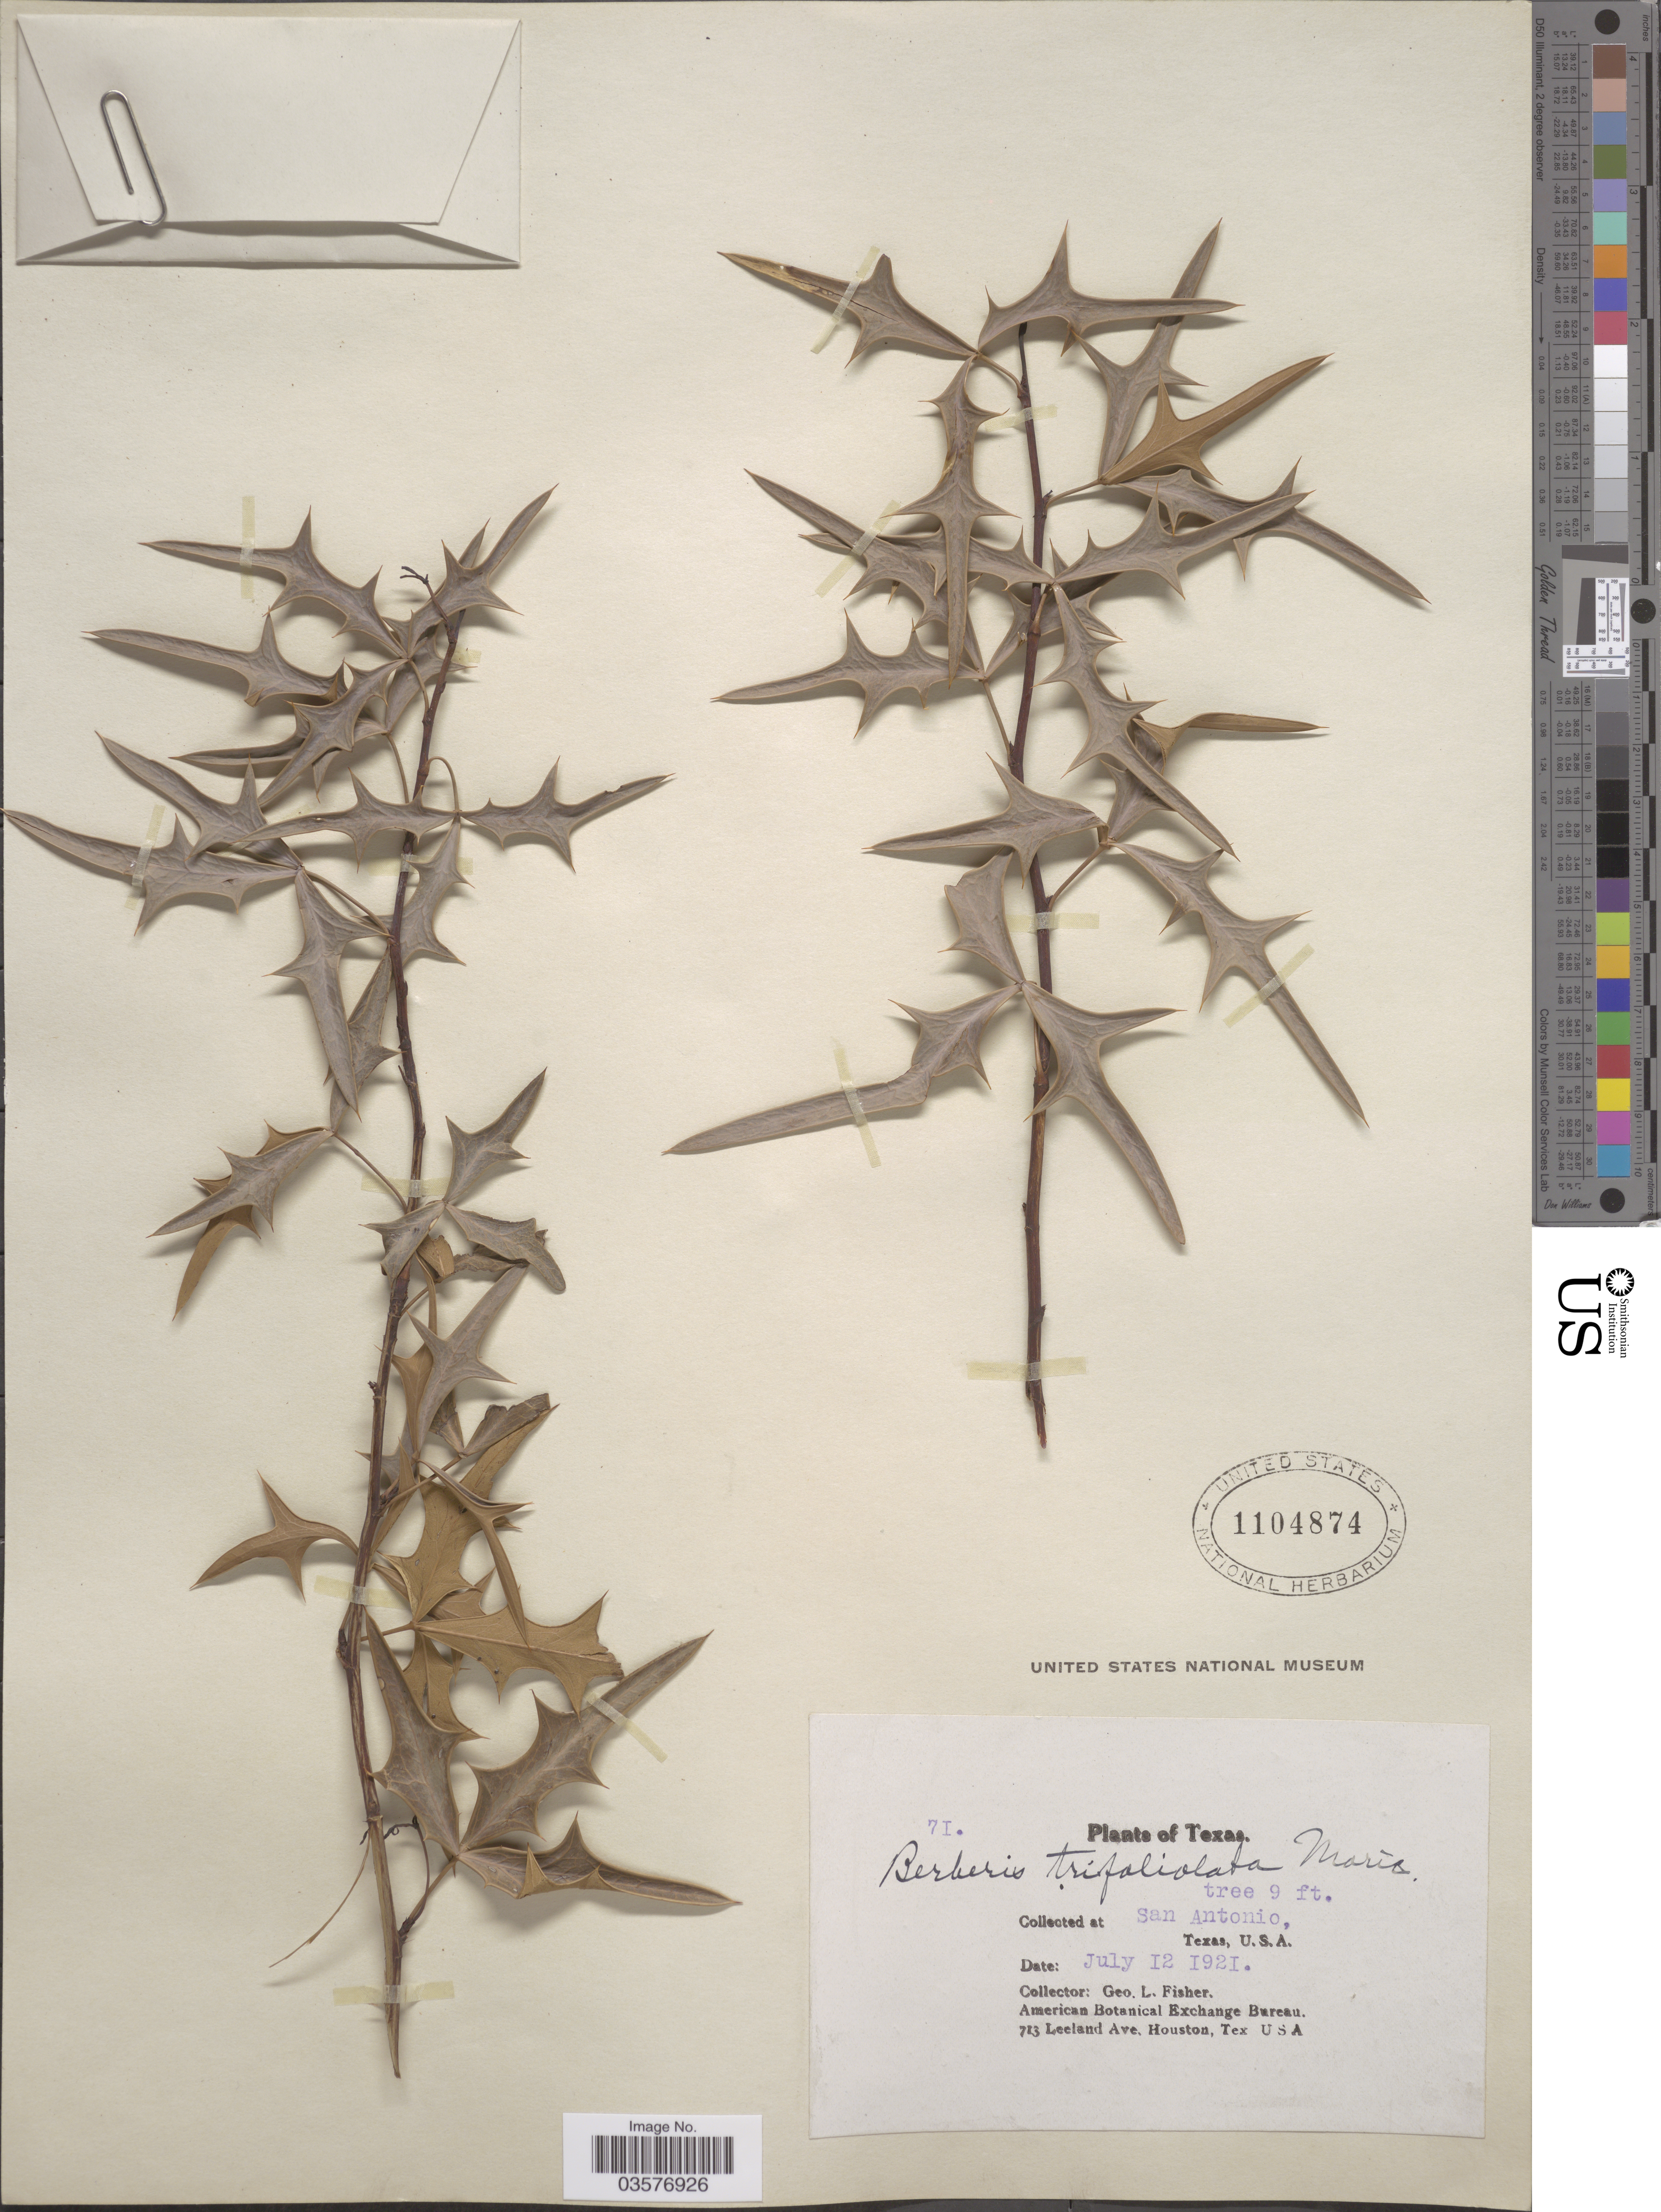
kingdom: Plantae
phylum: Tracheophyta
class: Magnoliopsida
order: Ranunculales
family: Berberidaceae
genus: Mahonia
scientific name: Mahonia trifoliolata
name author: (Monic.) Fedde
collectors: G. L. Fisher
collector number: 71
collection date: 1921-07-12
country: United States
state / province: Texas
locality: San Antonio.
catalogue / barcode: US 1104874